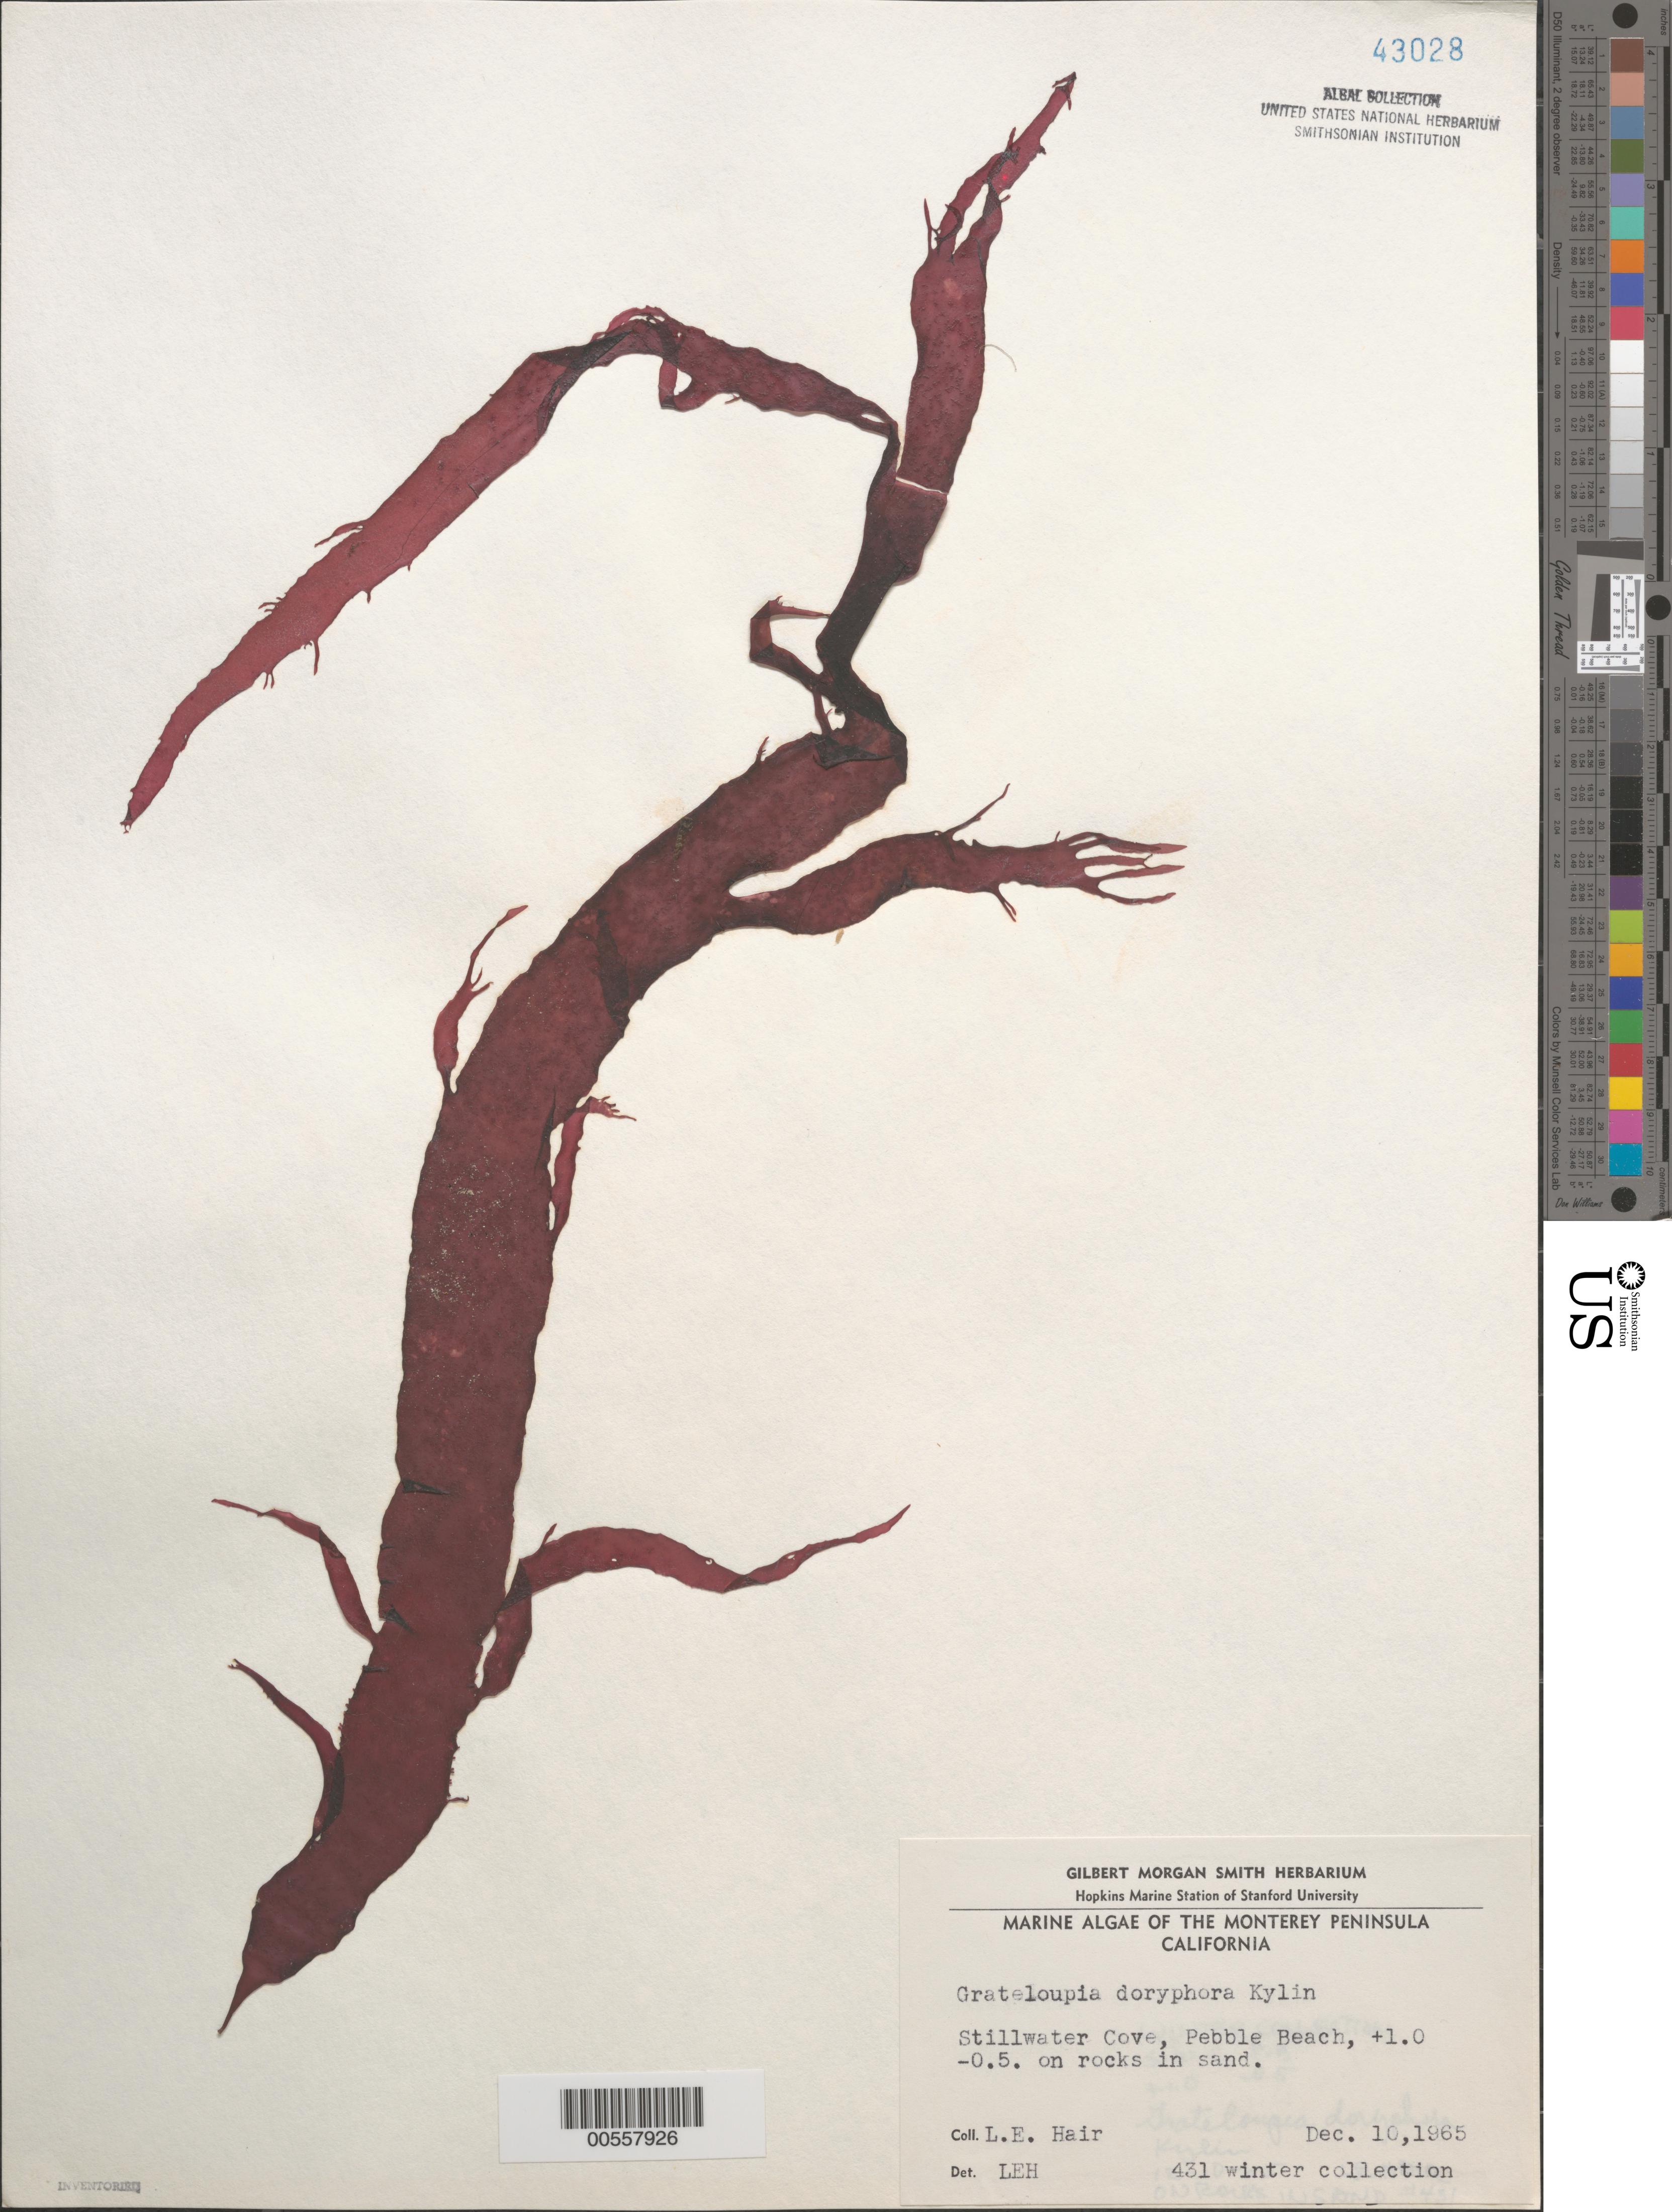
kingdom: Plantae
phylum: Rhodophyta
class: Florideophyceae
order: Halymeniales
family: Halymeniaceae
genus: Grateloupia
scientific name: Grateloupia doryphora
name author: (Mont.) Howe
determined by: Hair, L. E.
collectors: L. Hair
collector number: Leh 431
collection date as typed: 10 Dec 1965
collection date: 1965-12-10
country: United States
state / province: California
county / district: Monterey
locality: Stillwater Cove, Pebble Beach, Monterey Peninsula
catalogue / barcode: US 43028